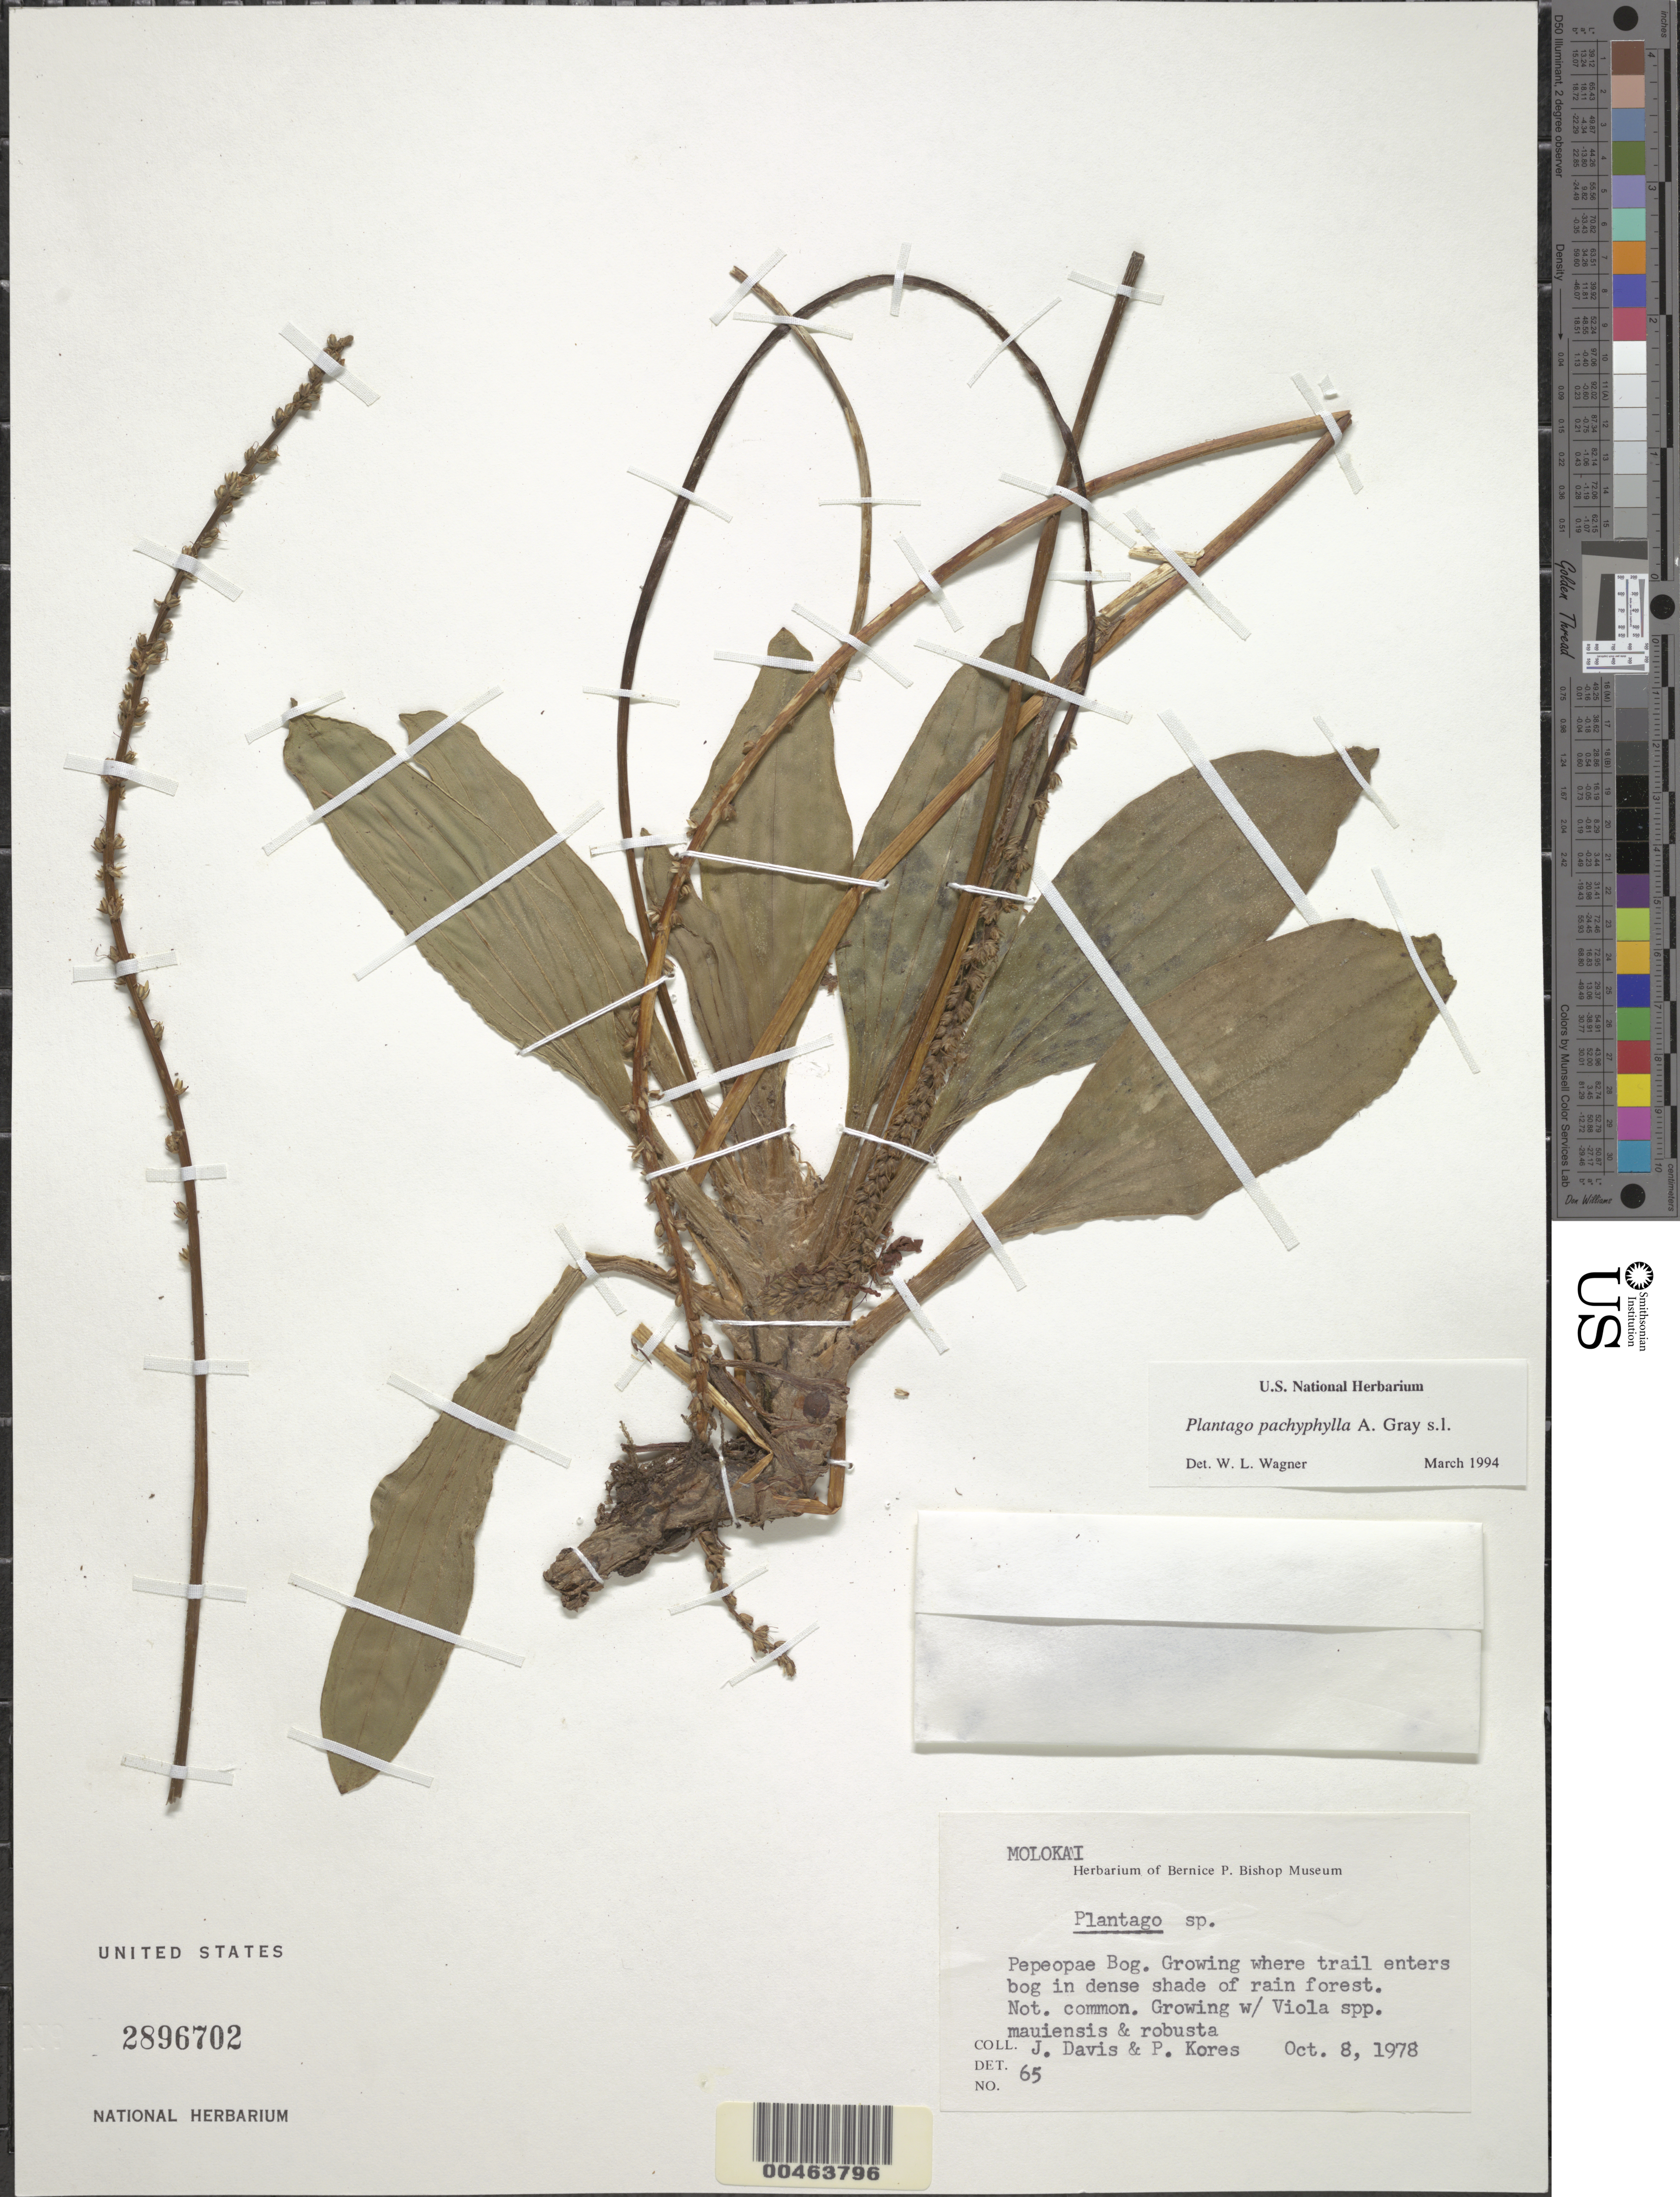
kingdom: Plantae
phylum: Tracheophyta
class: Magnoliopsida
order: Lamiales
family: Plantaginaceae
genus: Plantago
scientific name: Plantago pachyphylla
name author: A. Gray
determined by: Wagner, W. L., (BOT), Smithsonian Institution - National Museum of Natural History (UNITED STATES)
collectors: J. Davis & P. Kores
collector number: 65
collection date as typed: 8 Oct 1978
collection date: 1978-10-08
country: United States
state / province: Hawaii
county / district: Maui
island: Moloka'i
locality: Pepeopae Bog, where trail enters bog in shade of rain forest.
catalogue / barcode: US 2896702